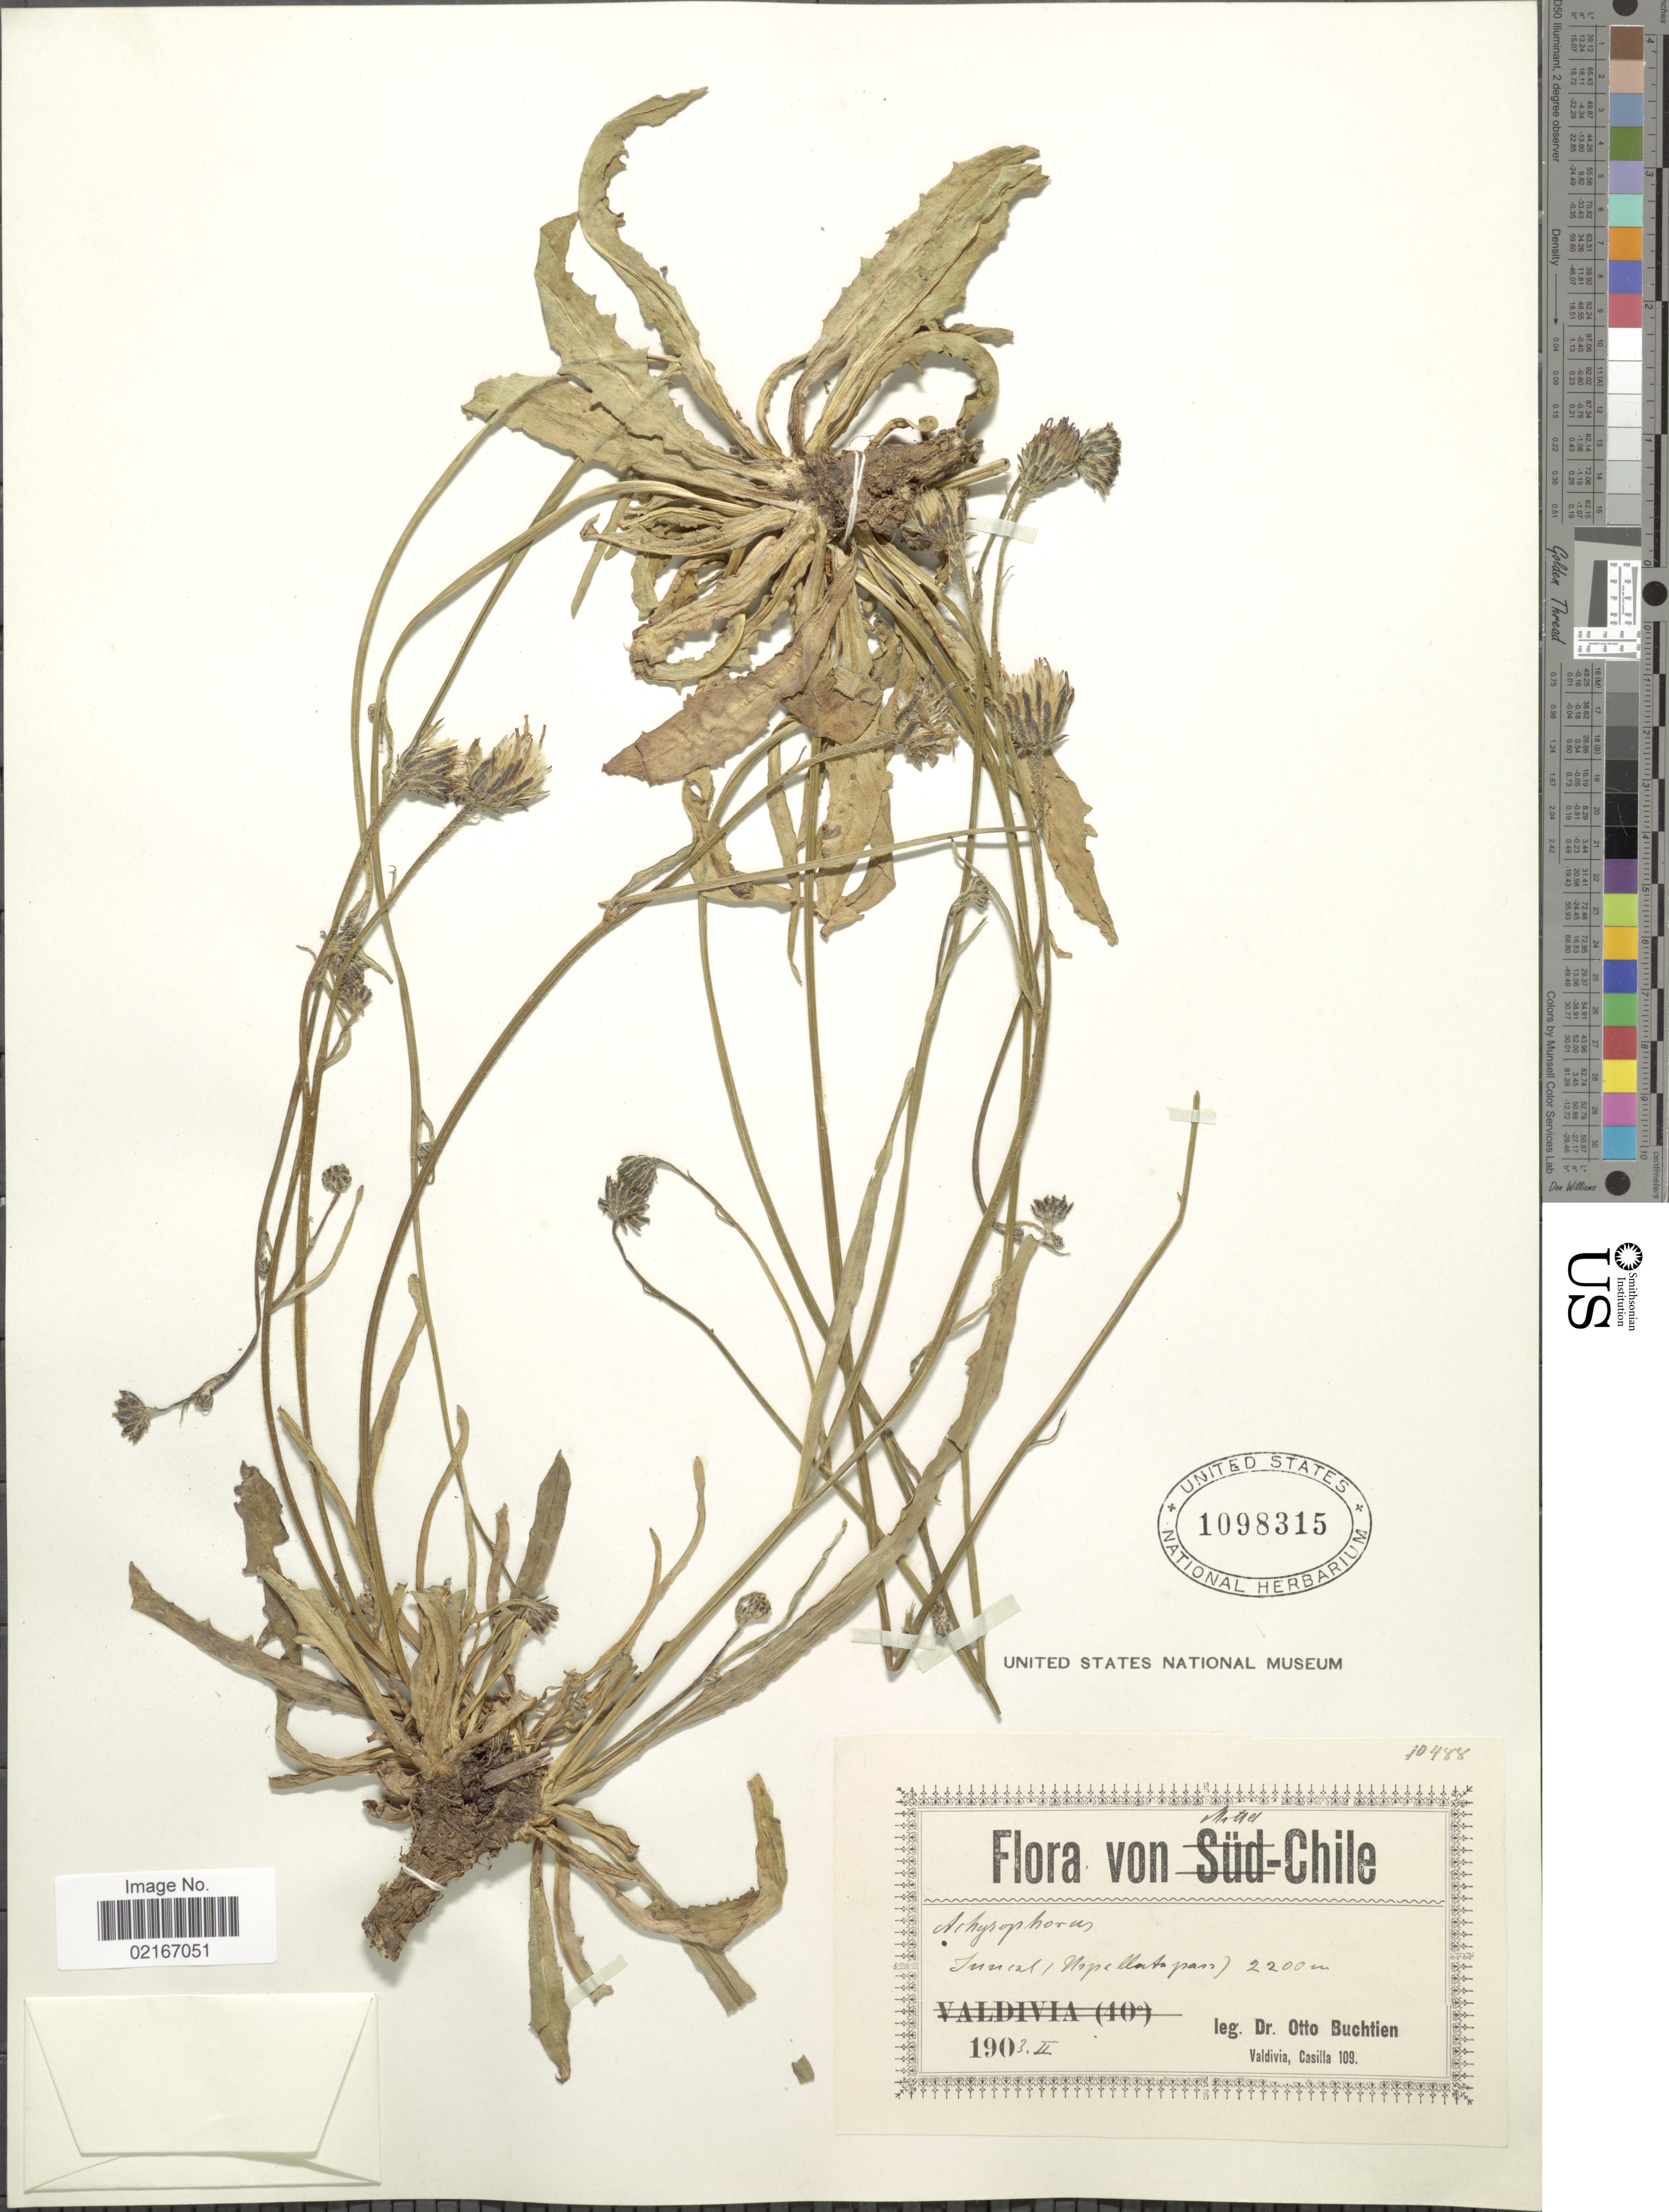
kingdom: Plantae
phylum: Tracheophyta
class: Magnoliopsida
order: Asterales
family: Asteraceae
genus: Hypochaeris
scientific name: Hypochaeris sp.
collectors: O. Buchtien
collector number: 109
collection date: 1903-02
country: Chile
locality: Mittel-Chile, Juncal (Uspallata Pass)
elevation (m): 2200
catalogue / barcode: US 1098315